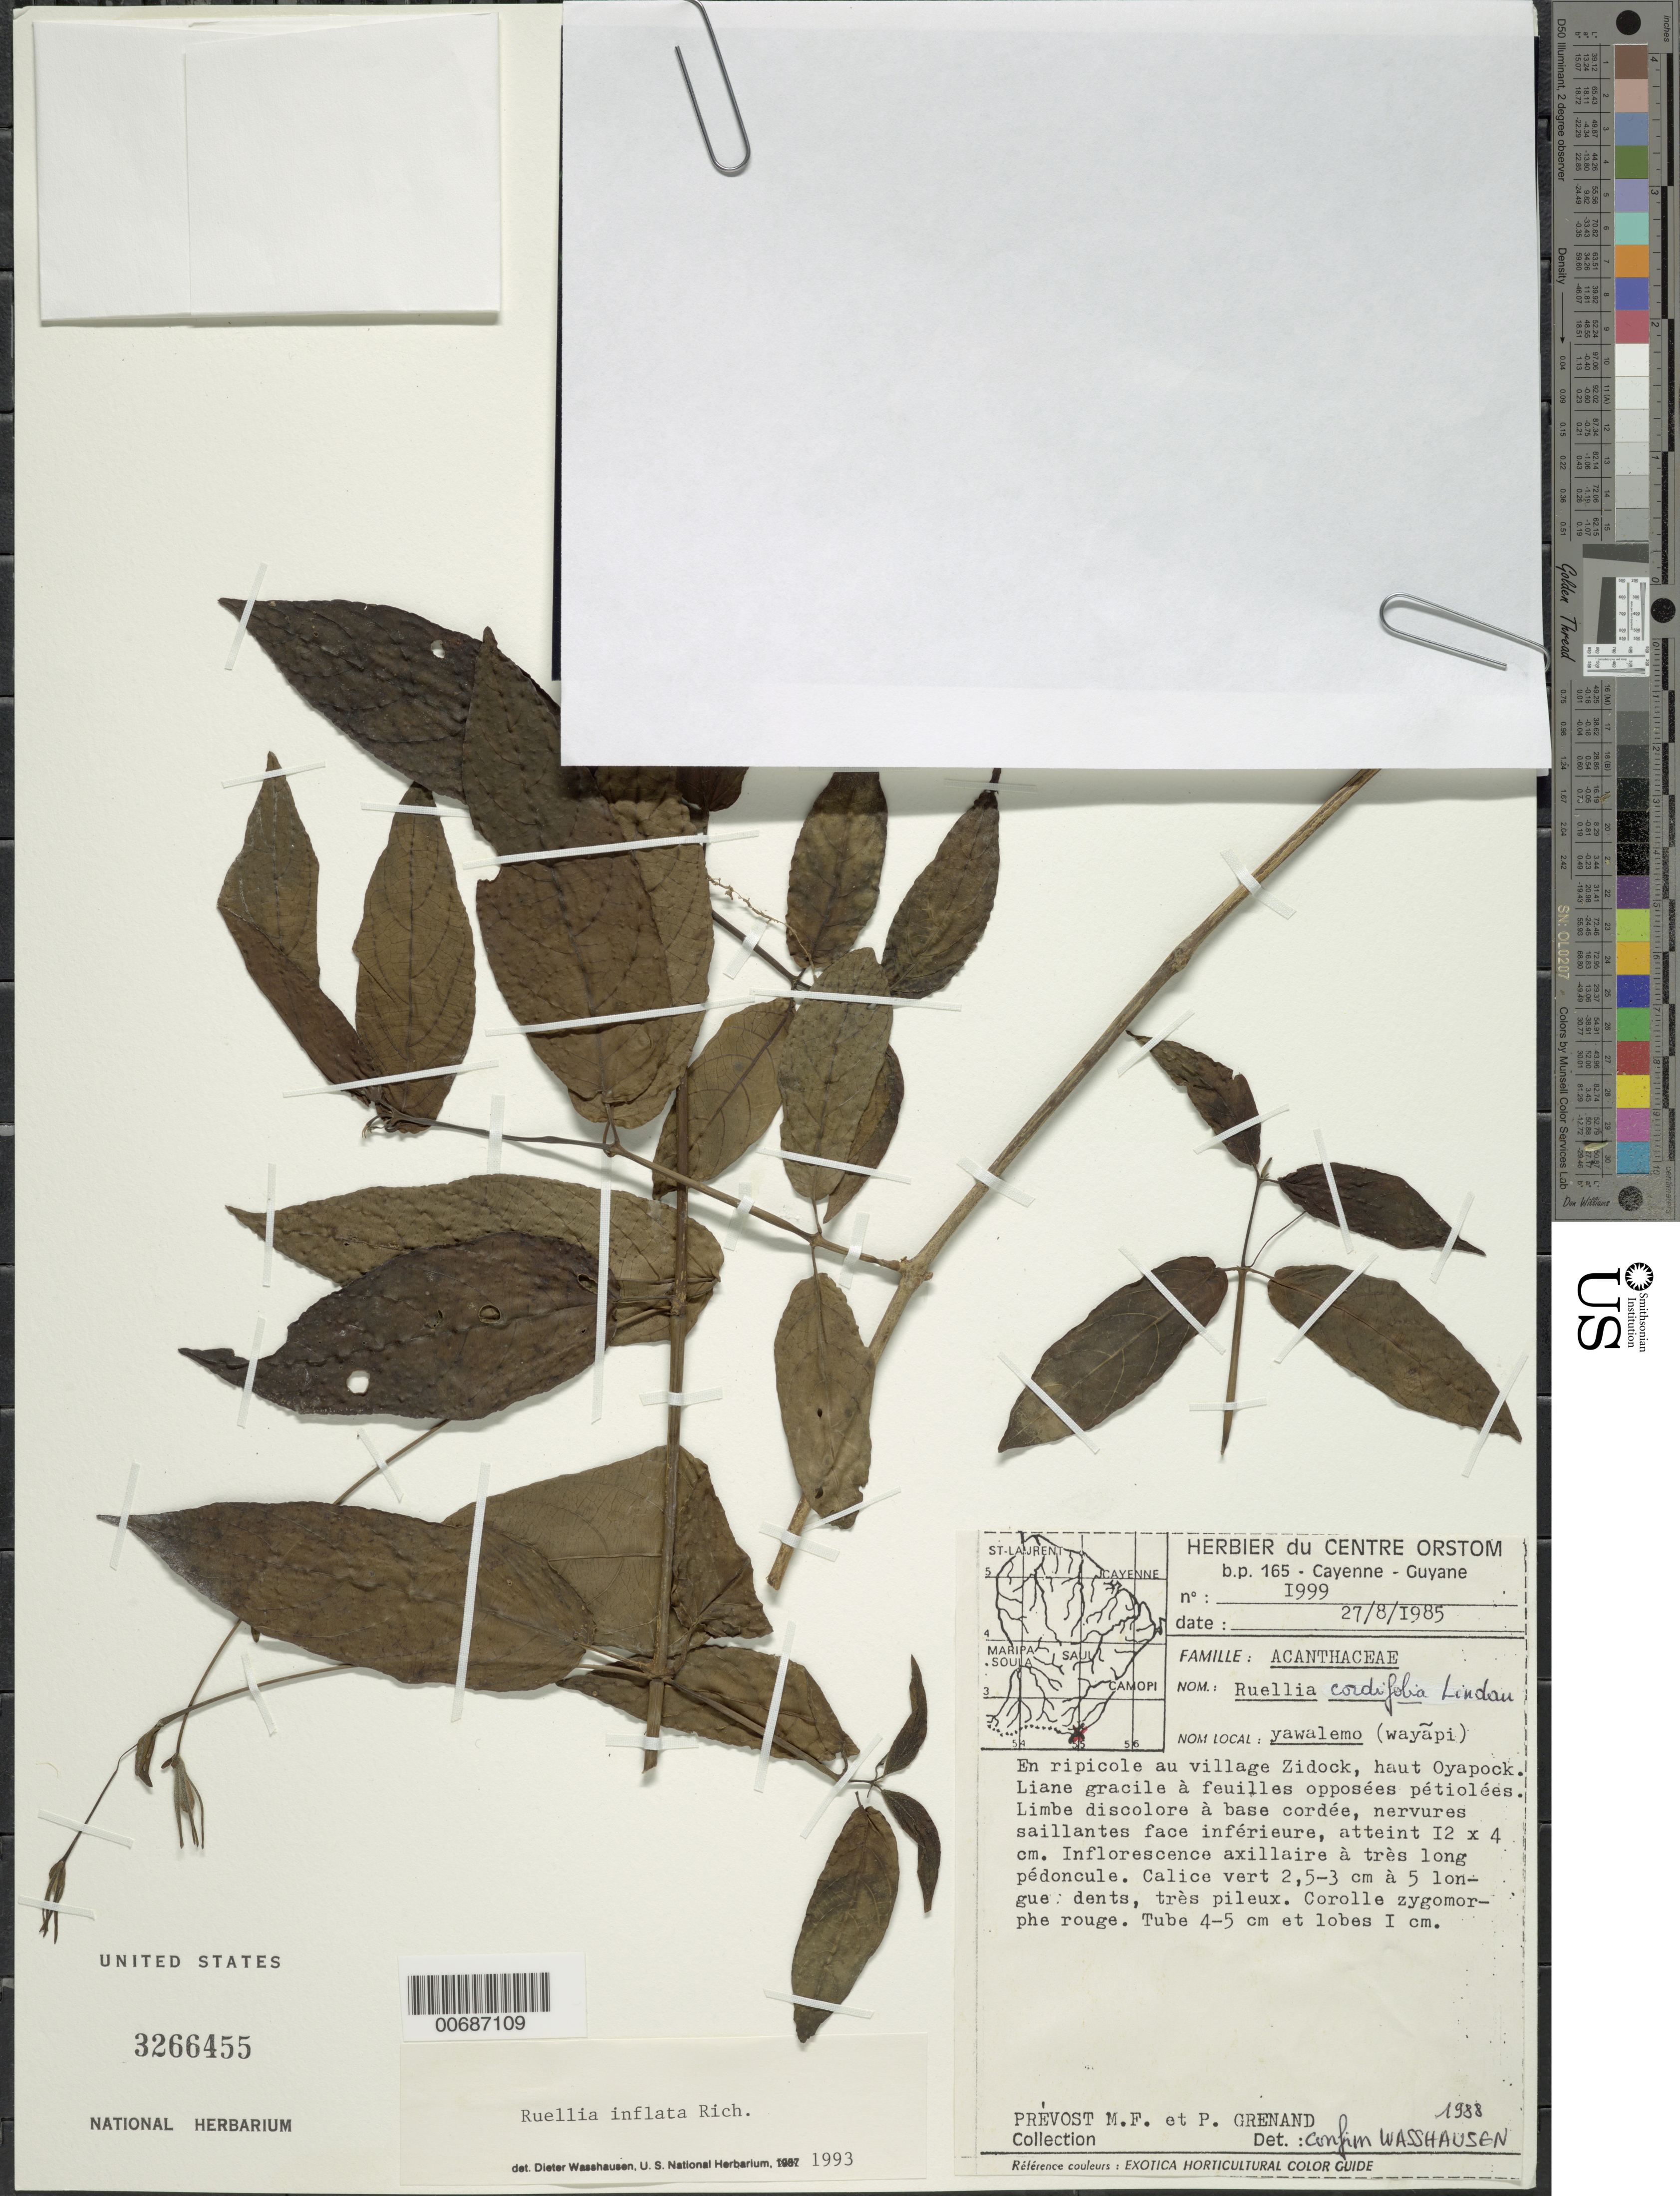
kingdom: Plantae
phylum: Tracheophyta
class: Magnoliopsida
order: Lamiales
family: Acanthaceae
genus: Ruellia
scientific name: Ruellia inflata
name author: Rich.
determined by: Wasshausen, Dieter C., (BOT), Smithsonian Institution - National Museum of Natural History (UNITED STATES)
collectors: M.-F. Prévost & P. Grenand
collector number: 1999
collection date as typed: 27-Aug-85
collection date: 1985-08-27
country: French Guiana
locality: Trois Sauts (Haut Oyapock), Zidockville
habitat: Ripicole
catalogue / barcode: US 3266455